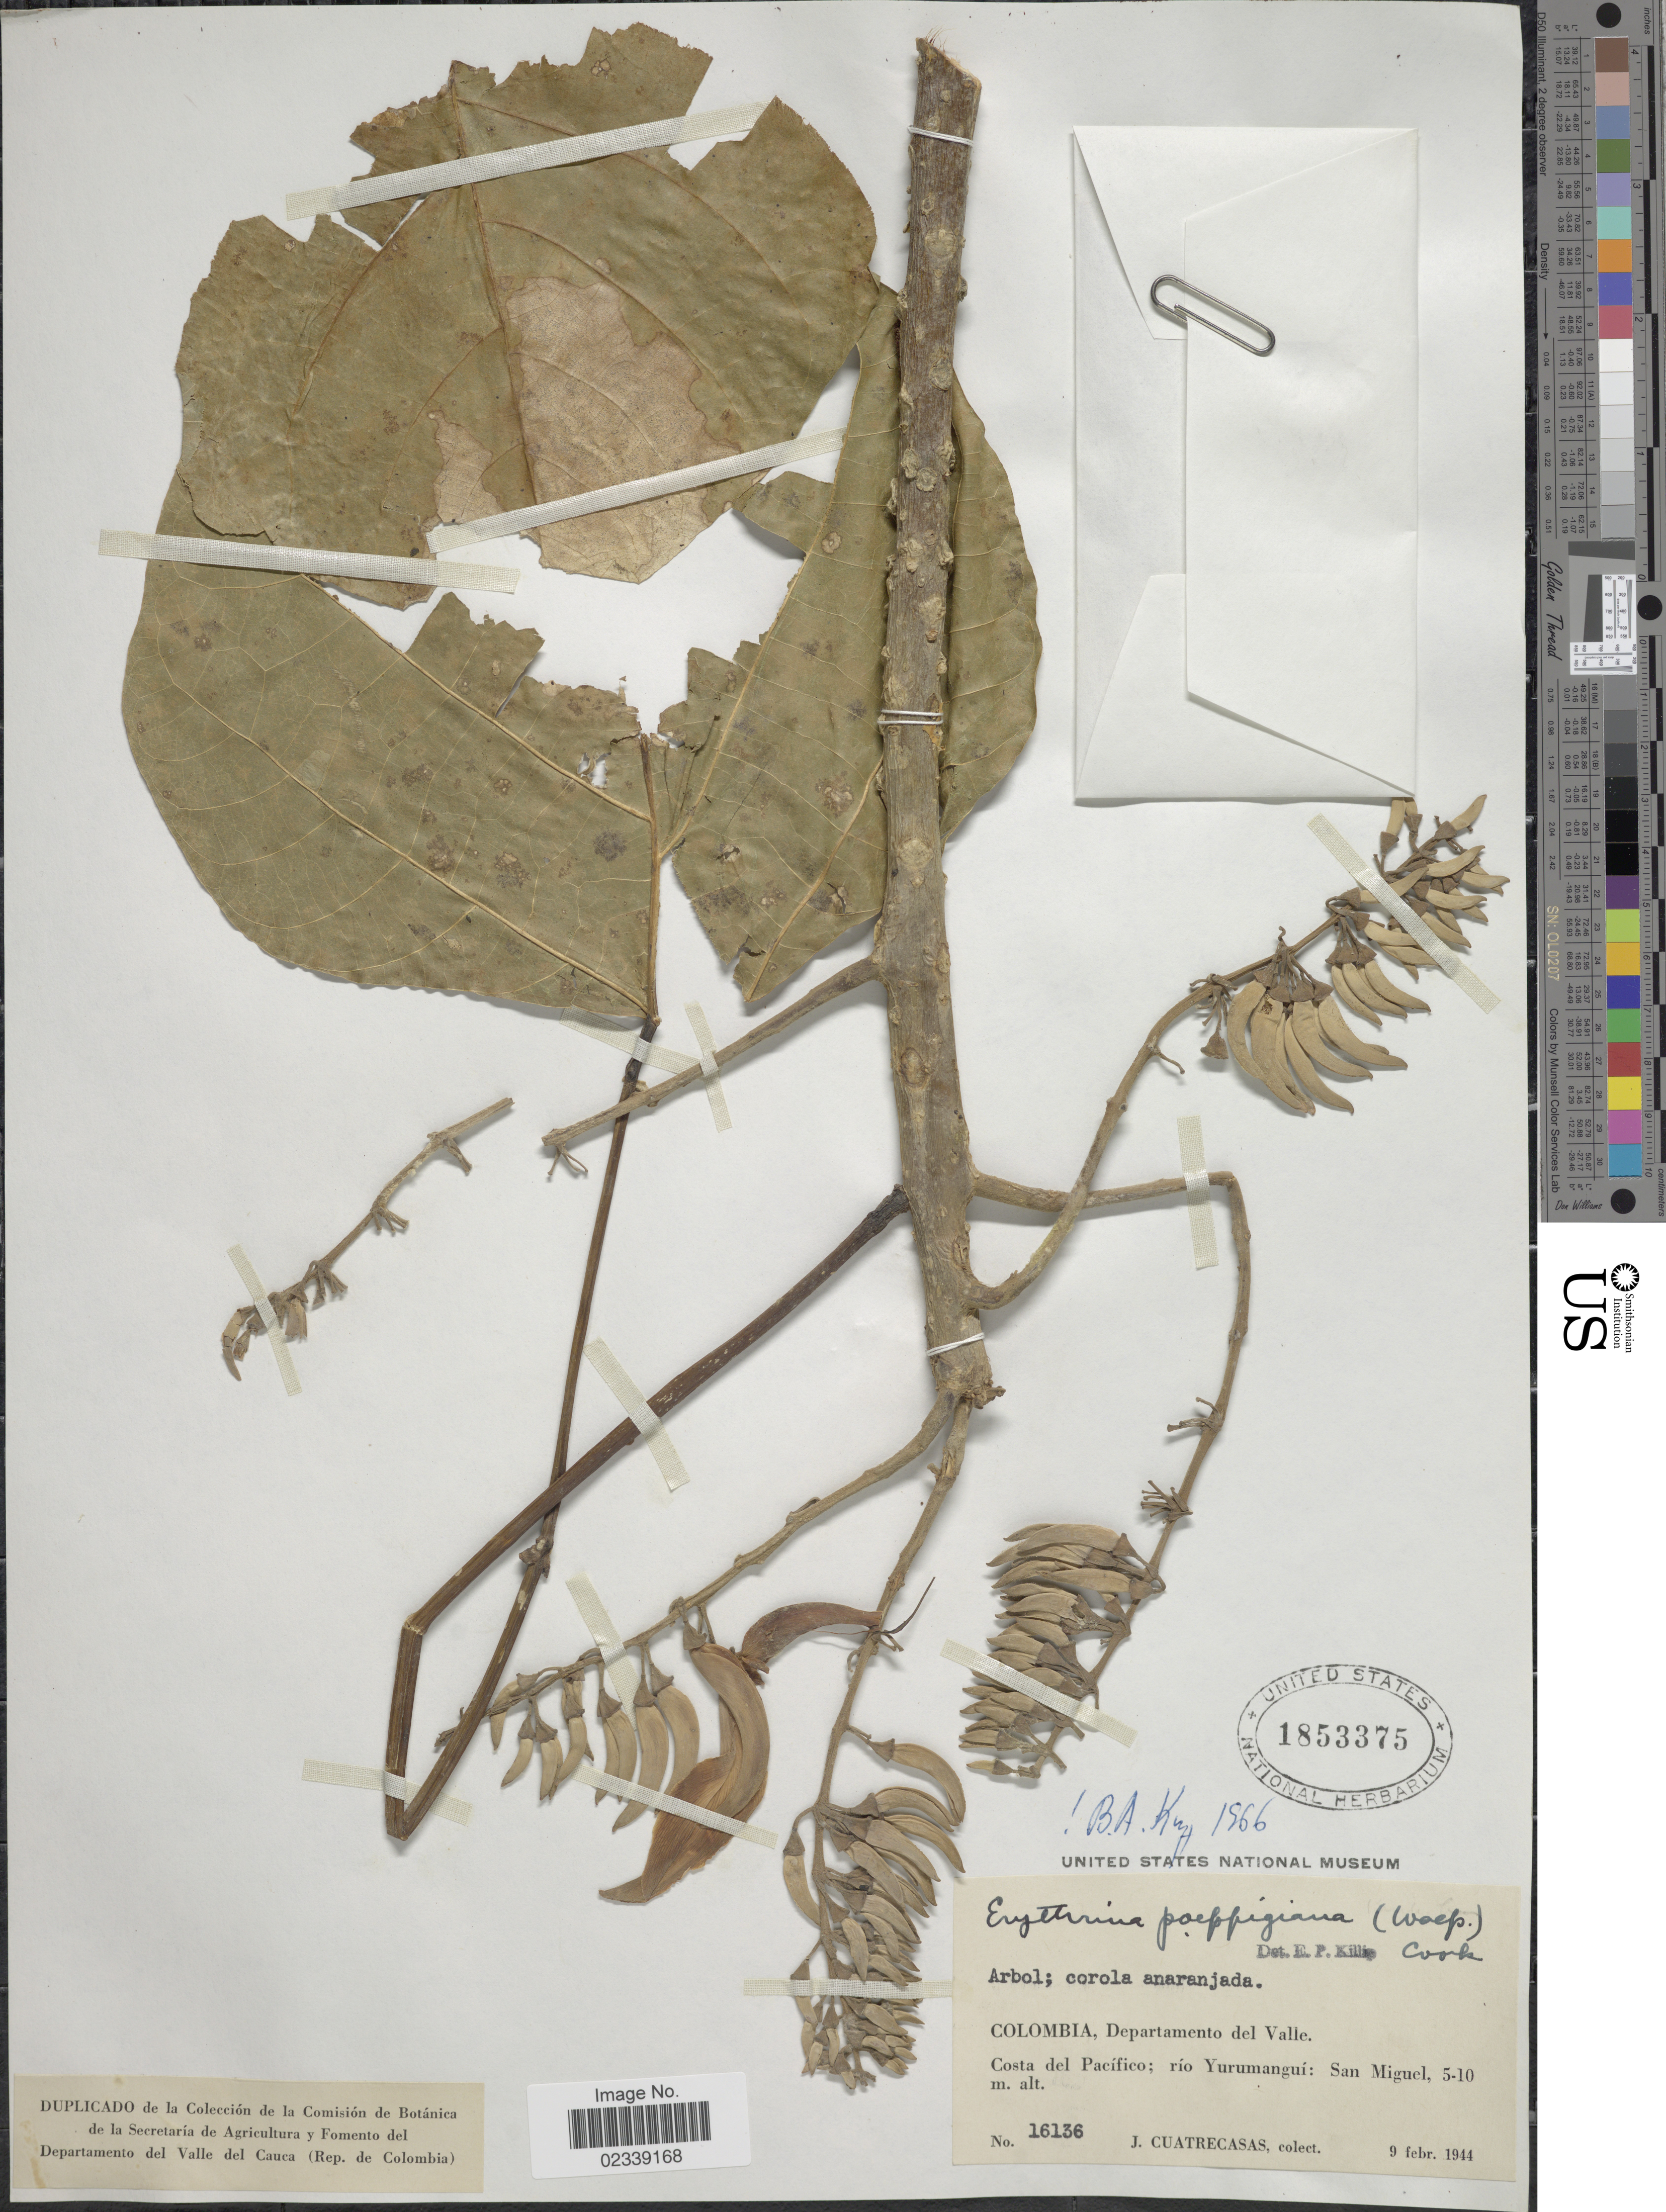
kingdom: Plantae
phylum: Tracheophyta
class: Magnoliopsida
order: Fabales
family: Fabaceae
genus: Erythrina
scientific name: Erythrina poeppigiana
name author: (Walp.) O.F. Cook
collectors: J. Cuatrecasas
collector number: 16136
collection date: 1944-02-09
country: Colombia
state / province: Valle del Cauca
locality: Departamento del Valle, Costa del Pacifico, Rio Yurumangui, San Miguel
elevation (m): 5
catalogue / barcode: US 1853375